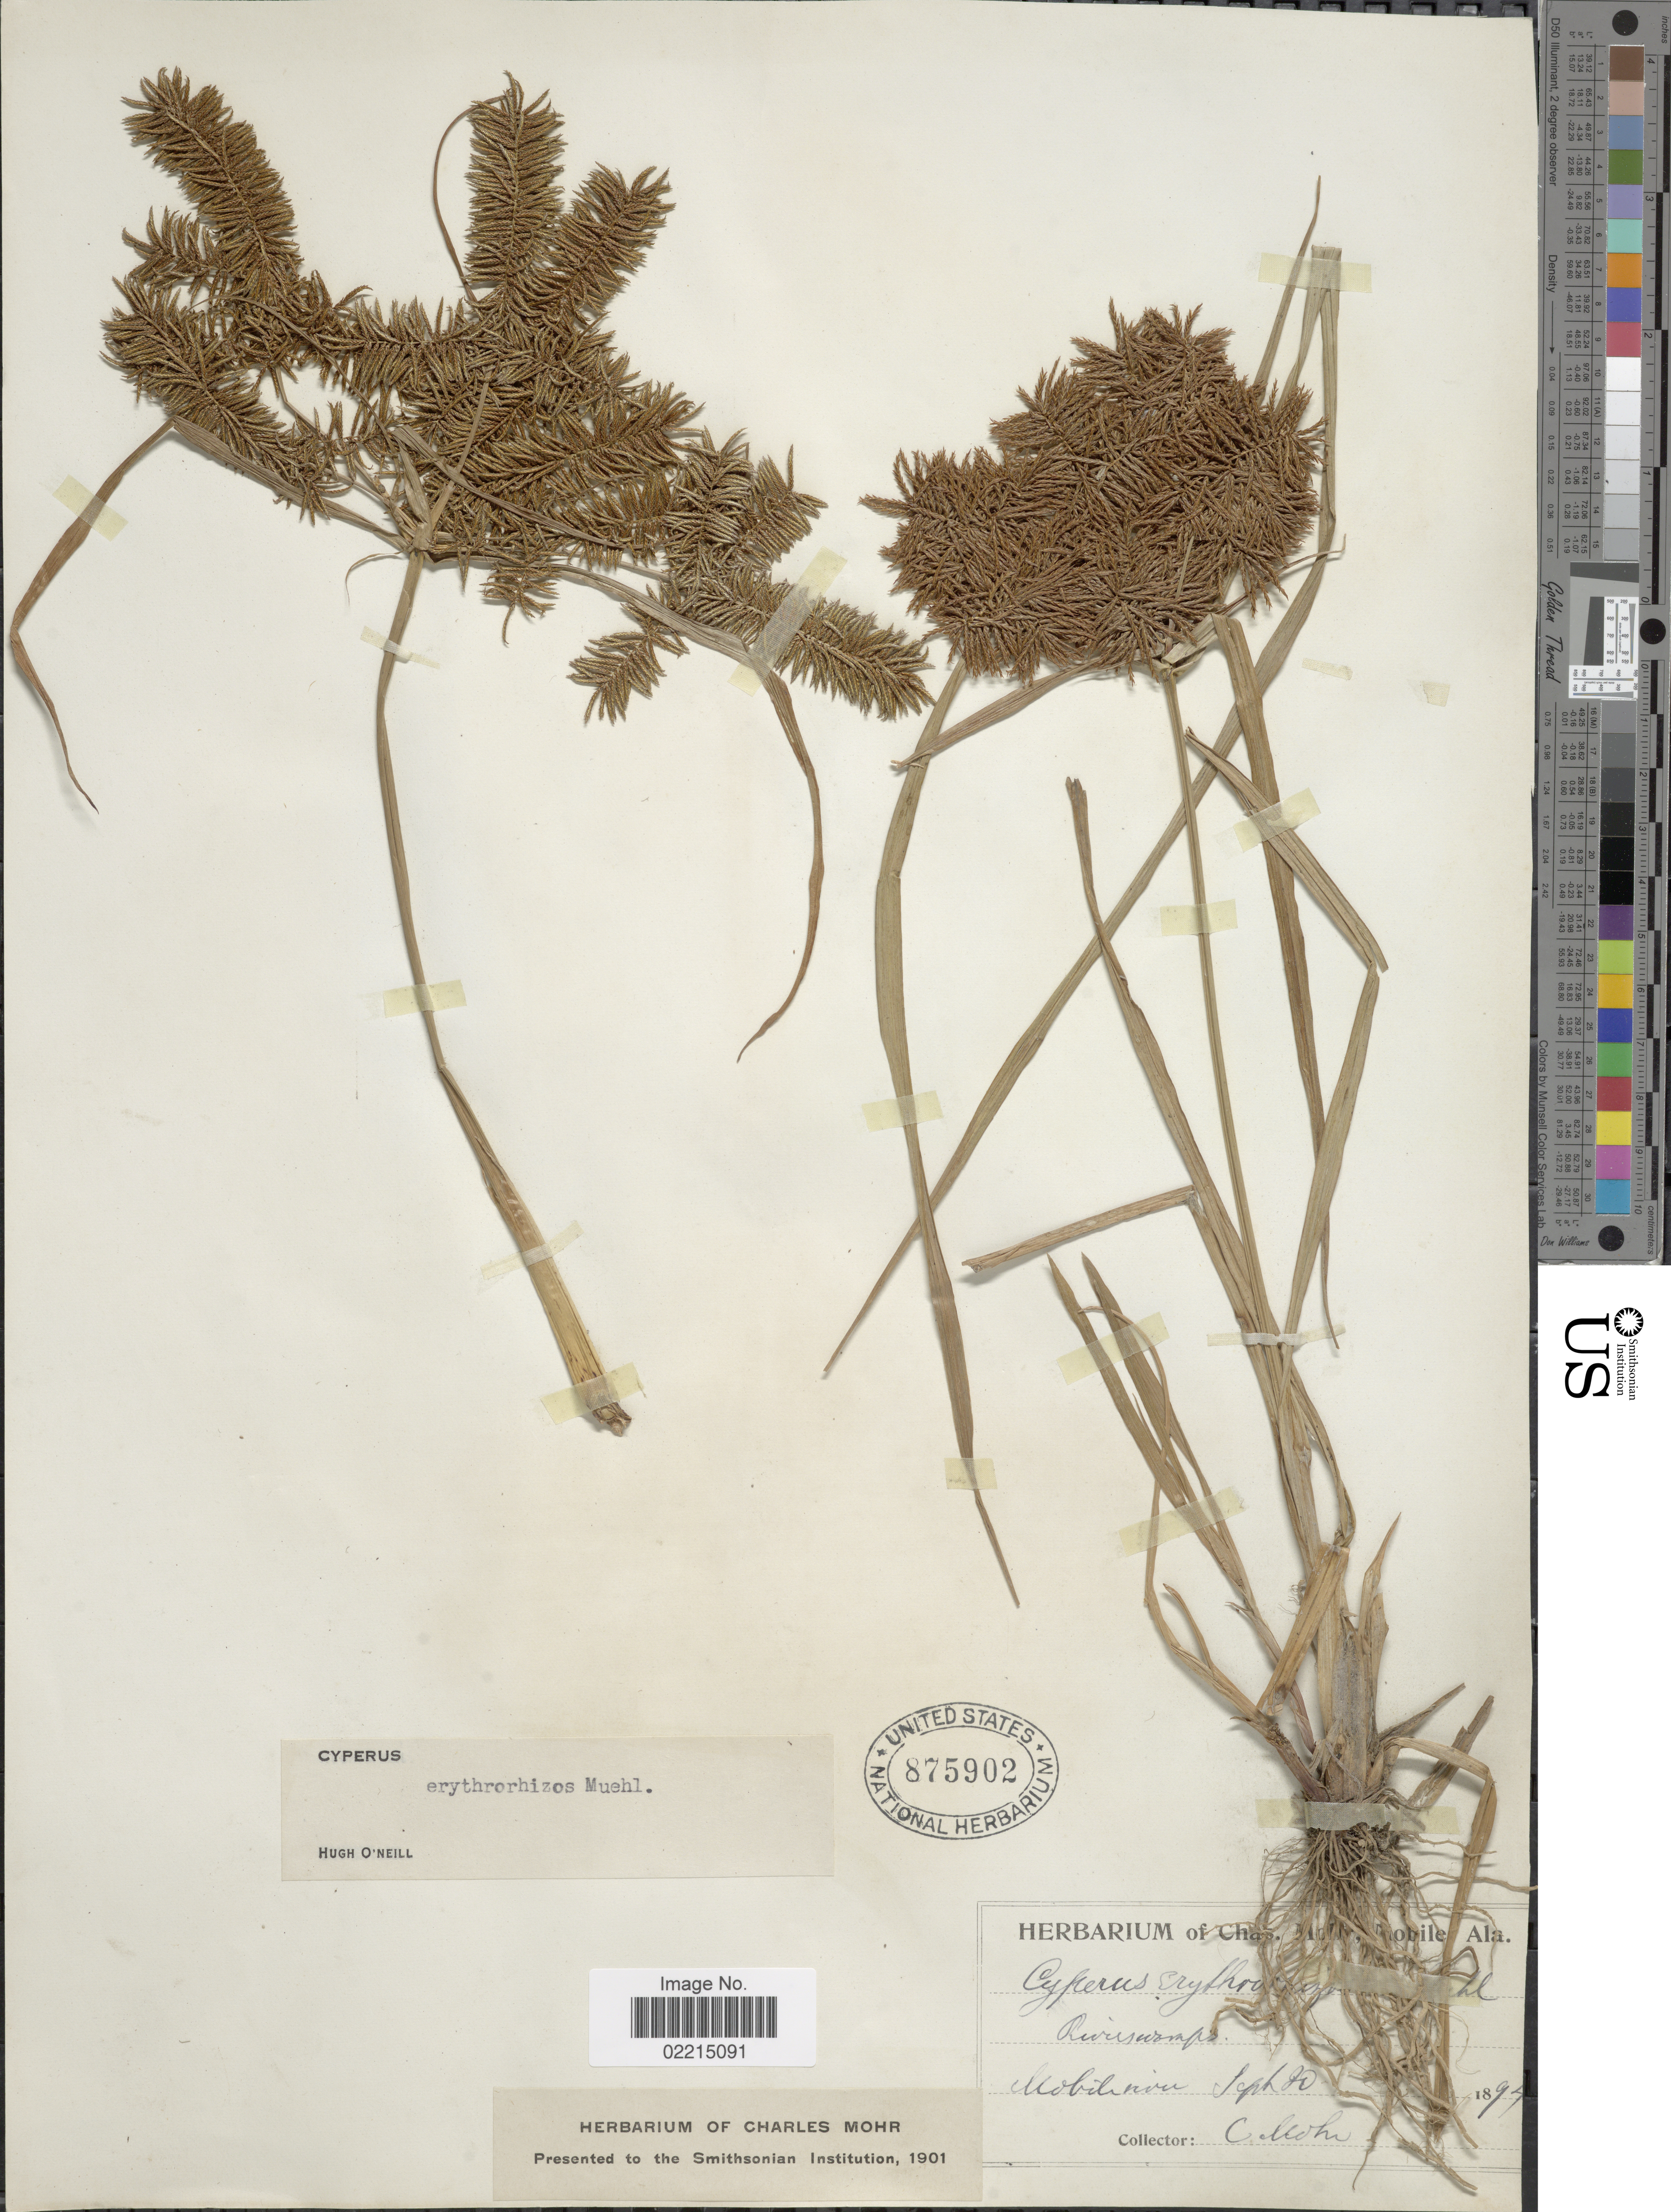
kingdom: Plantae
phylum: Tracheophyta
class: Liliopsida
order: Poales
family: Cyperaceae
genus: Cyperus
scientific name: Cyperus erythrorhizos Muhl.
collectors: C. T. Mohr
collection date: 1894-09-20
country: United States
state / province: Alabama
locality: Mobile river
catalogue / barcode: US 875902